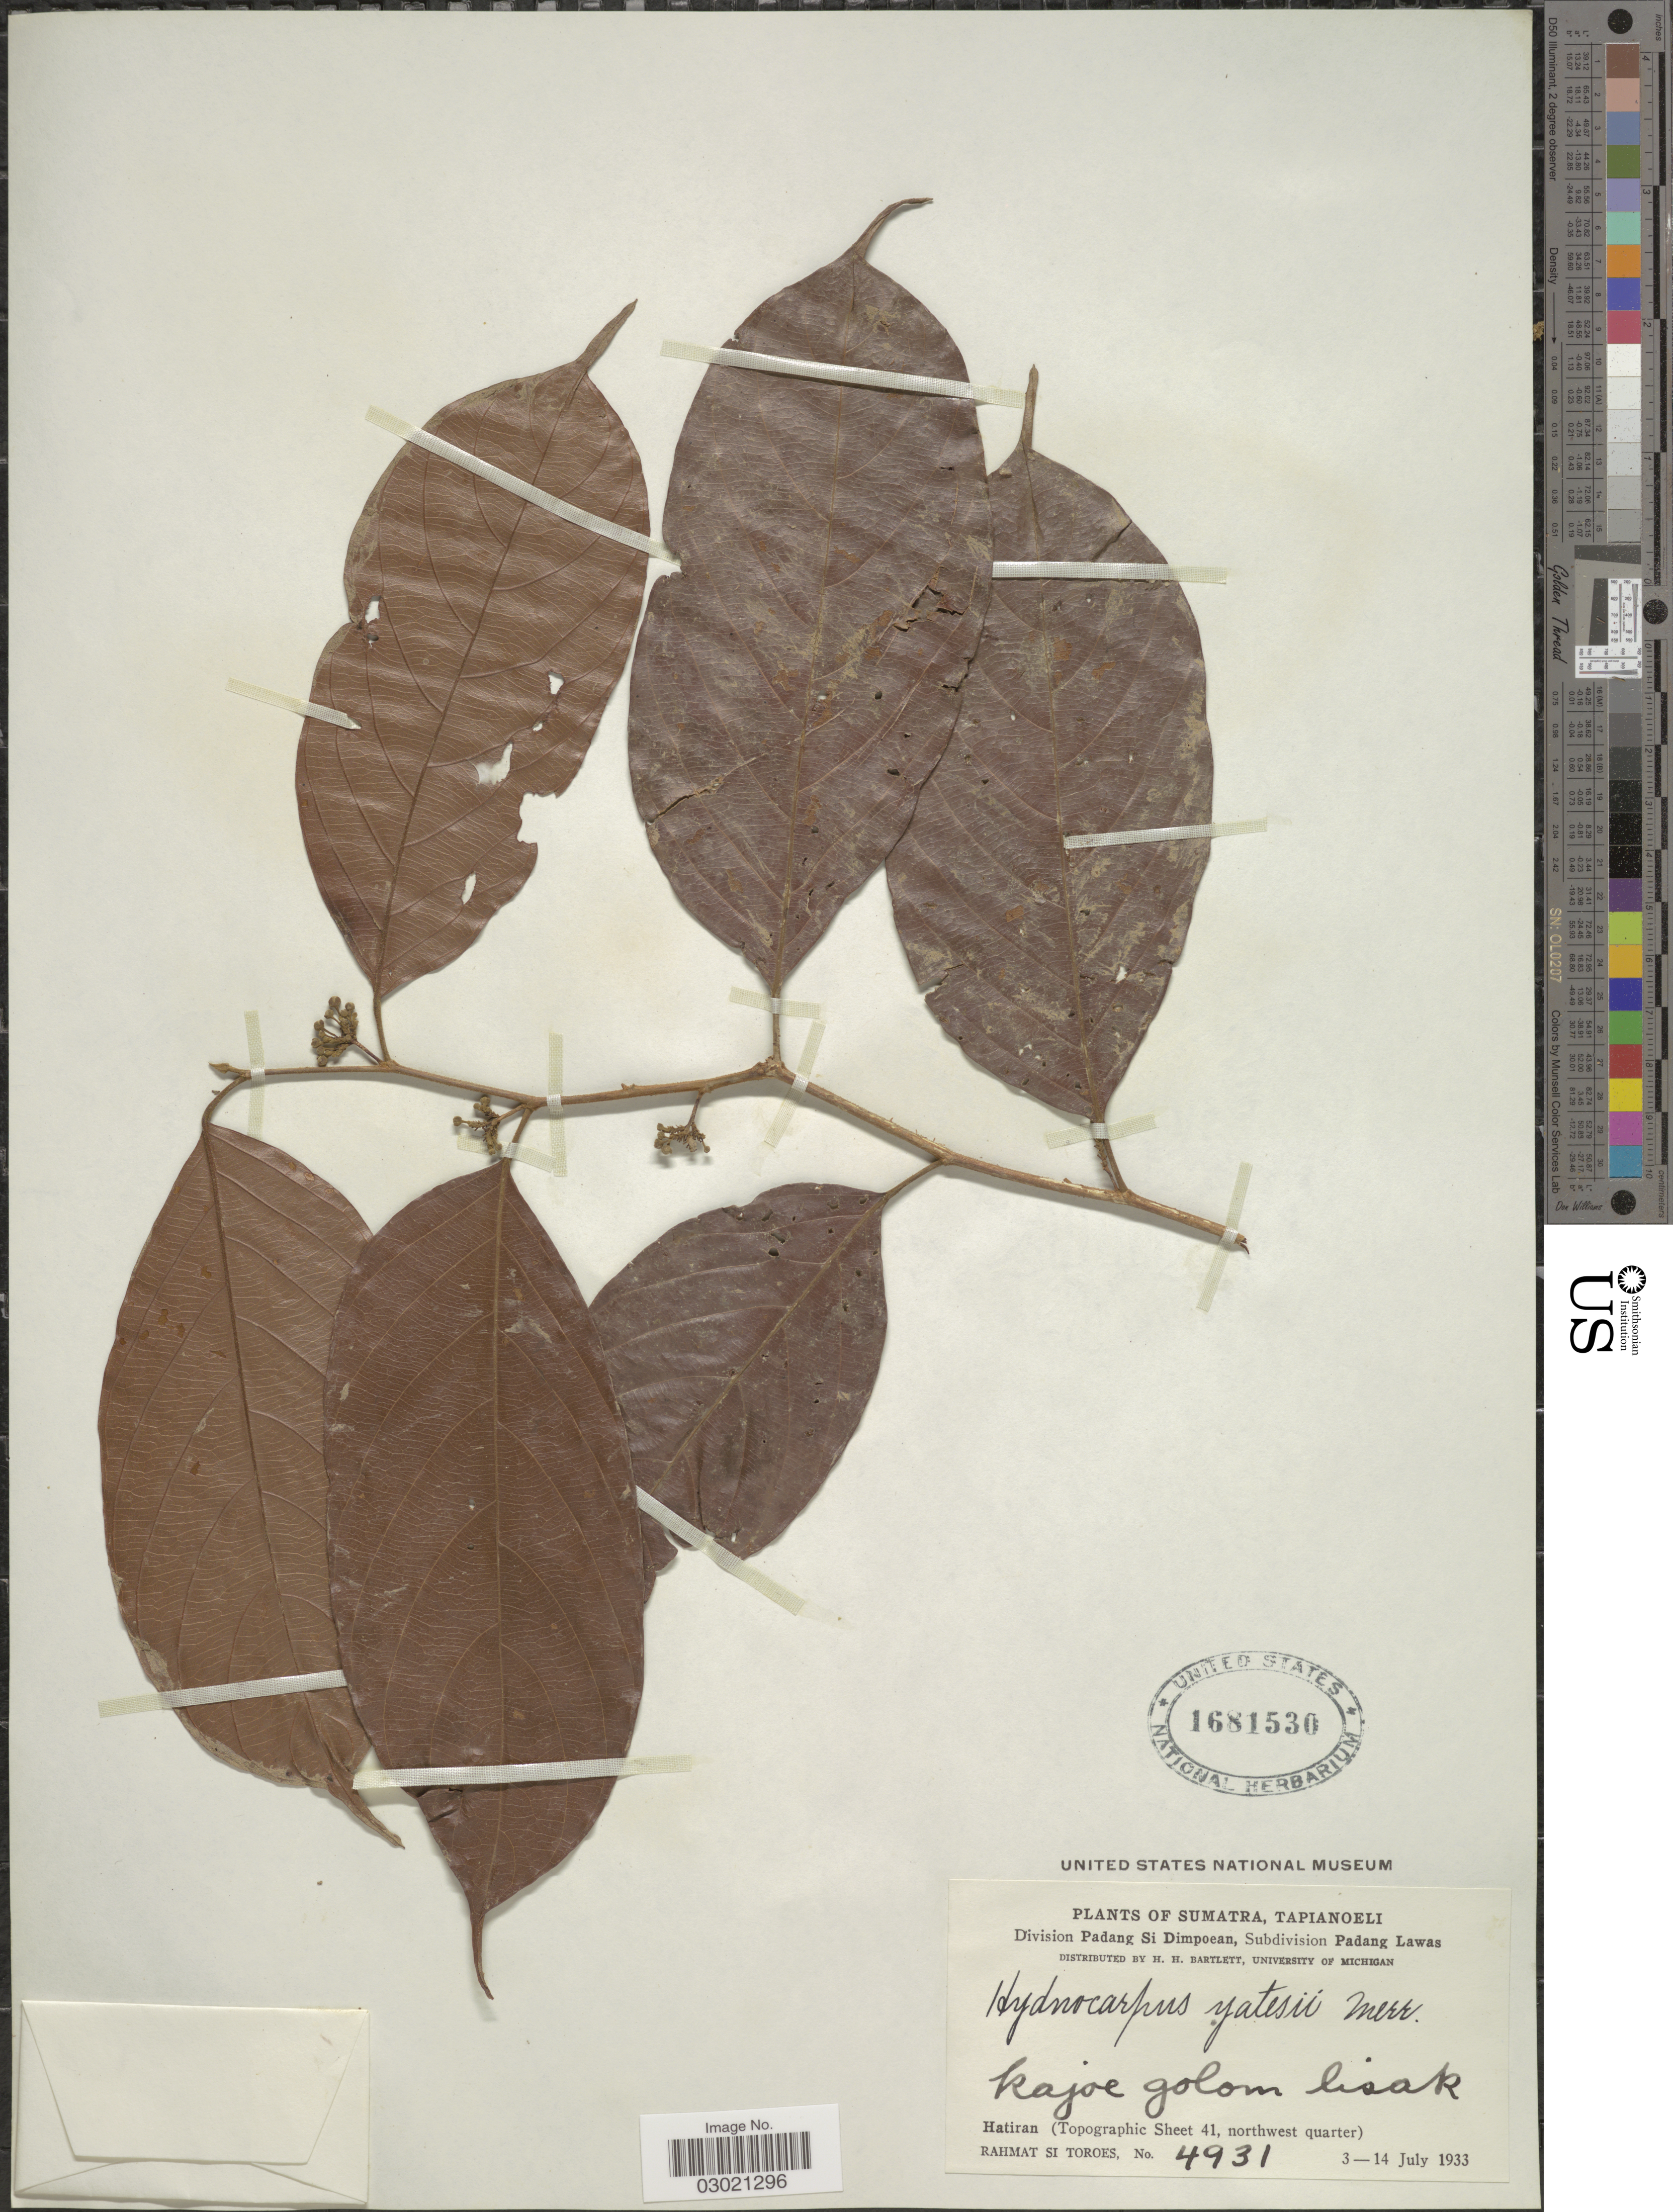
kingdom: Plantae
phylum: Tracheophyta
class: Magnoliopsida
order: Malpighiales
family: Achariaceae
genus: Hydnocarpus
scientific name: Hydnocarpus yatesii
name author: Merr.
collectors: Rahmat Si Boeea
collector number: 4931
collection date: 1933-07-03/1933-07-14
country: Indonesia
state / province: Sumatra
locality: Tapianoeli. Division Padang Si Dimpoean, Subdivision Padang Lawas. Hatiran (Topographic Sheet 41, northwest quarter).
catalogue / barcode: US 1681530